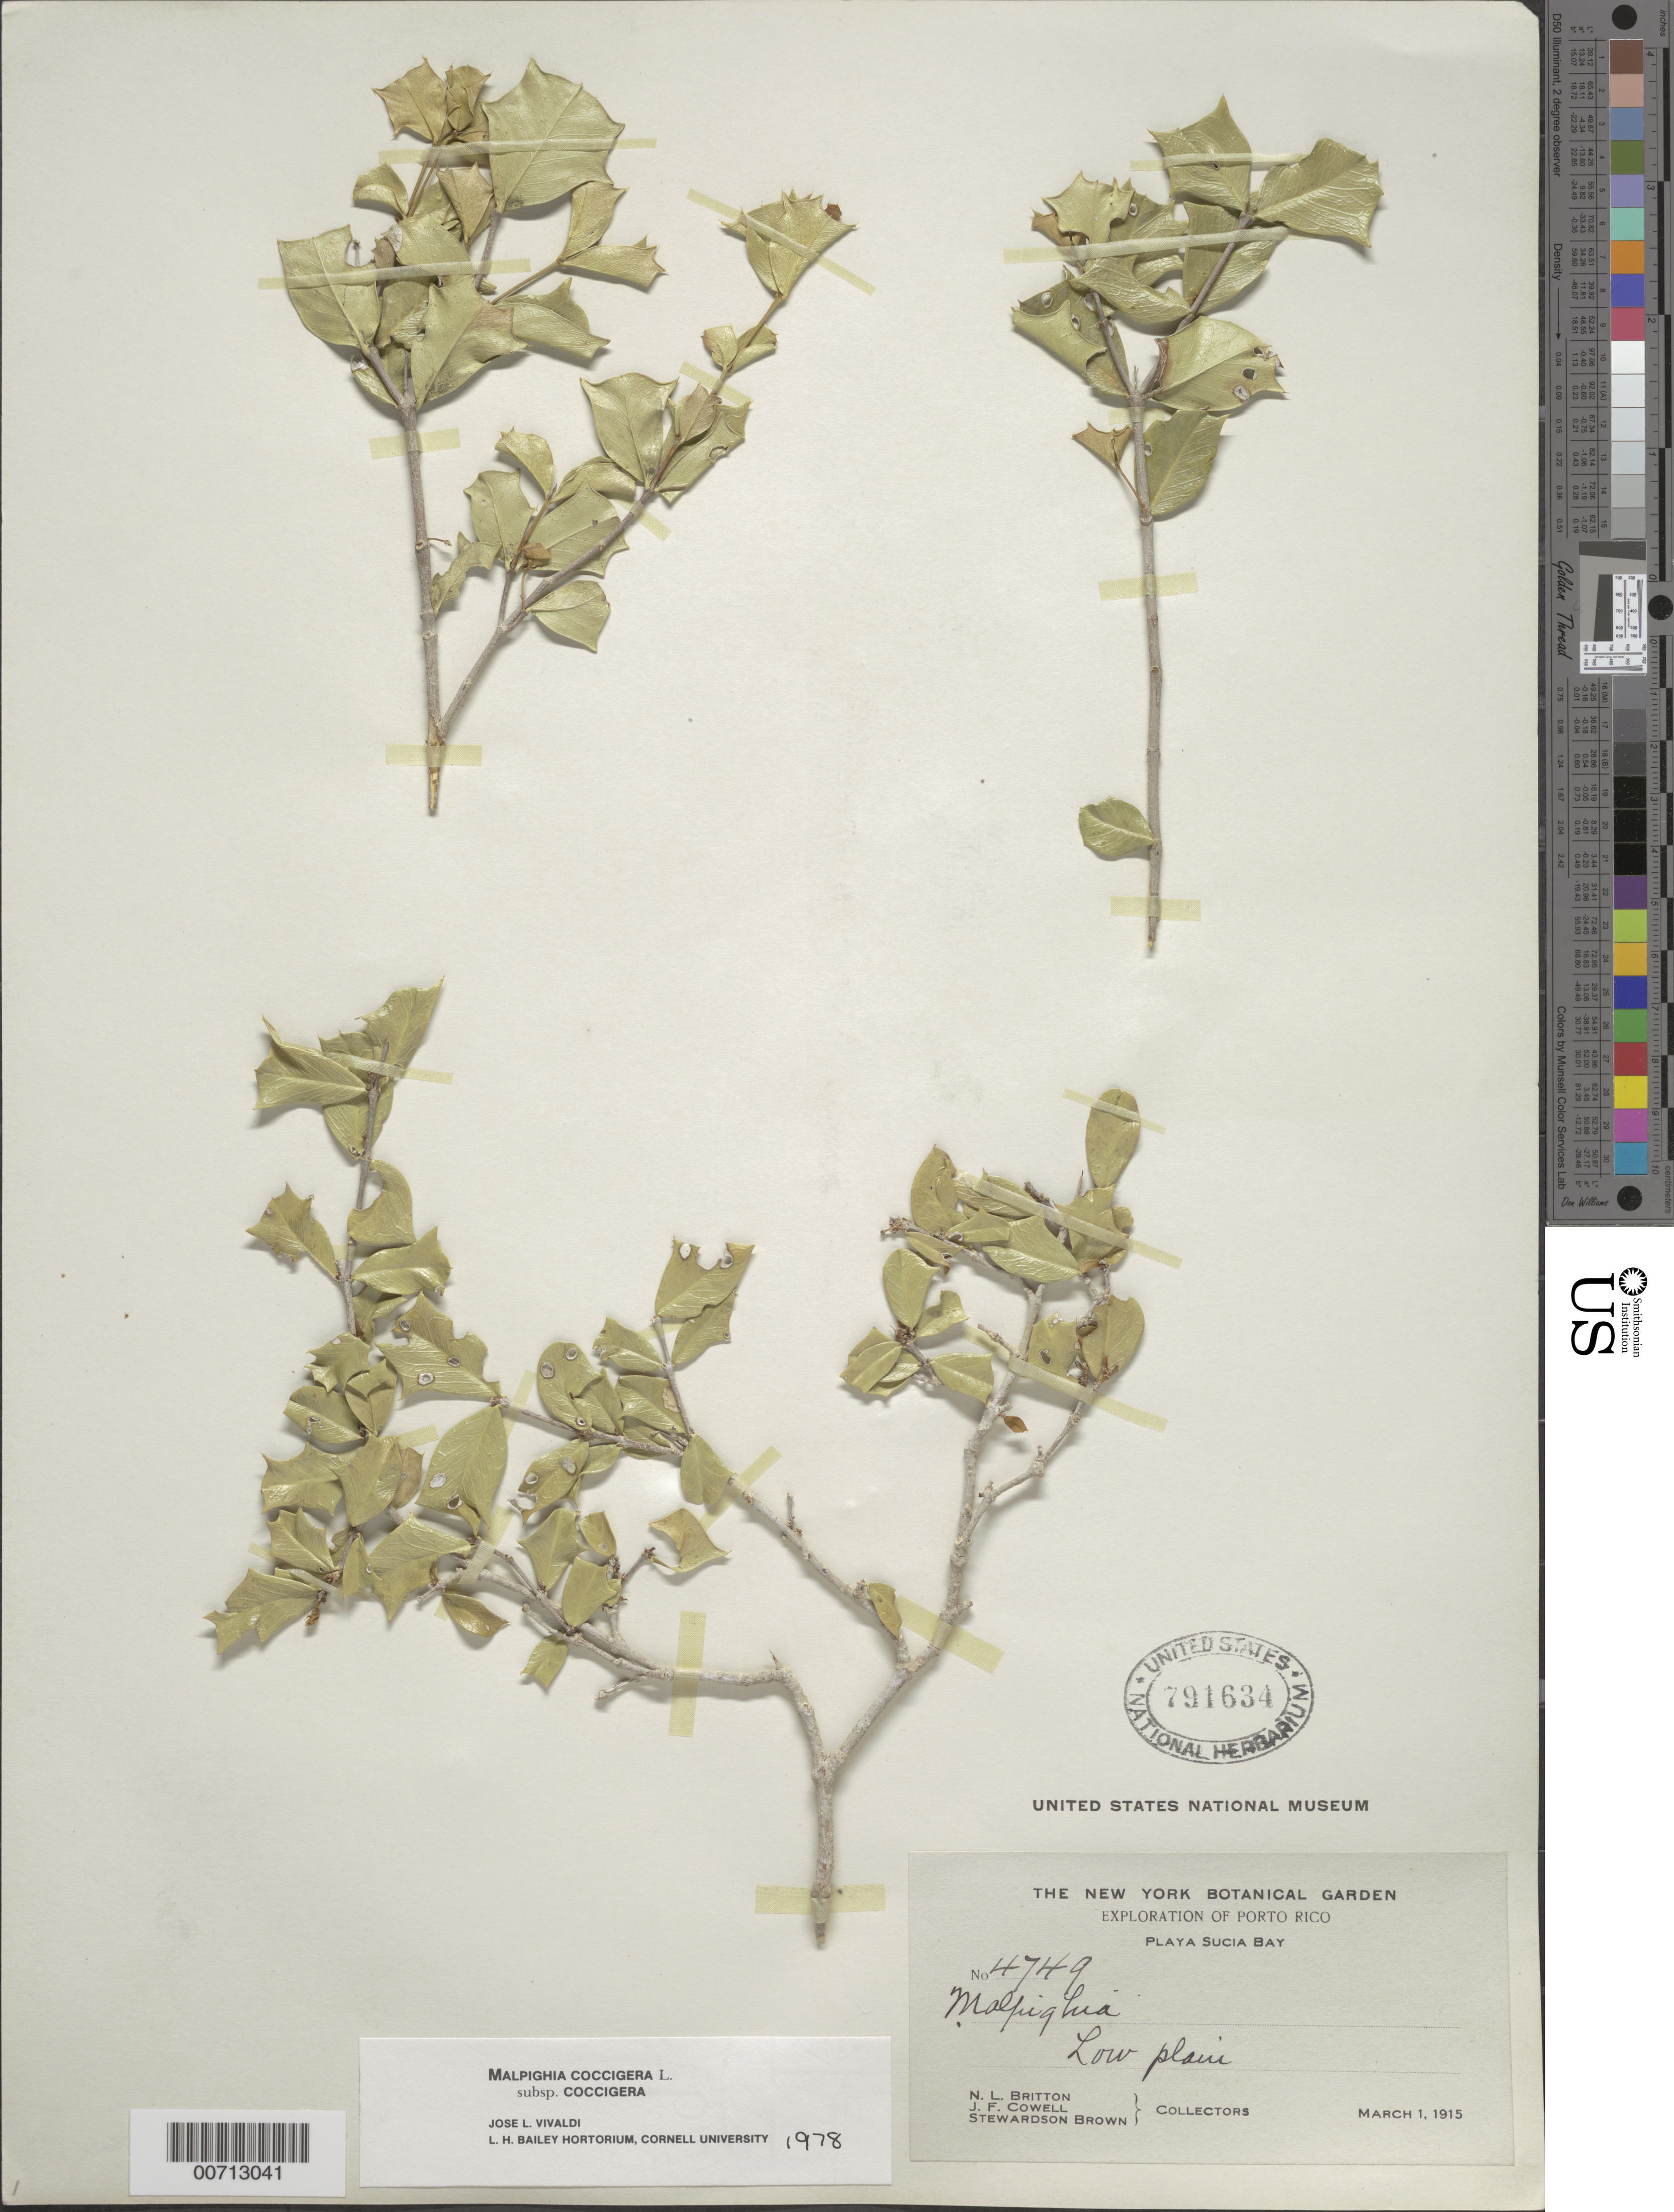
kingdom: Plantae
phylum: Tracheophyta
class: Magnoliopsida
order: Malpighiales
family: Malpighiaceae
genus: Malpighia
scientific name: Malpighia coccigera subsp. coccigera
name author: L.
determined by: Vivaldi, J. L., (BH), Cornell University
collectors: N. Britton, J. F. Cowell & S. Brown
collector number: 4749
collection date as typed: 01 Mar 1915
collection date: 1915-03-01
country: Puerto Rico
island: Greater Antilles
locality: Playa Sucia Bay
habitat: Low plain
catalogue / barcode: US 791634